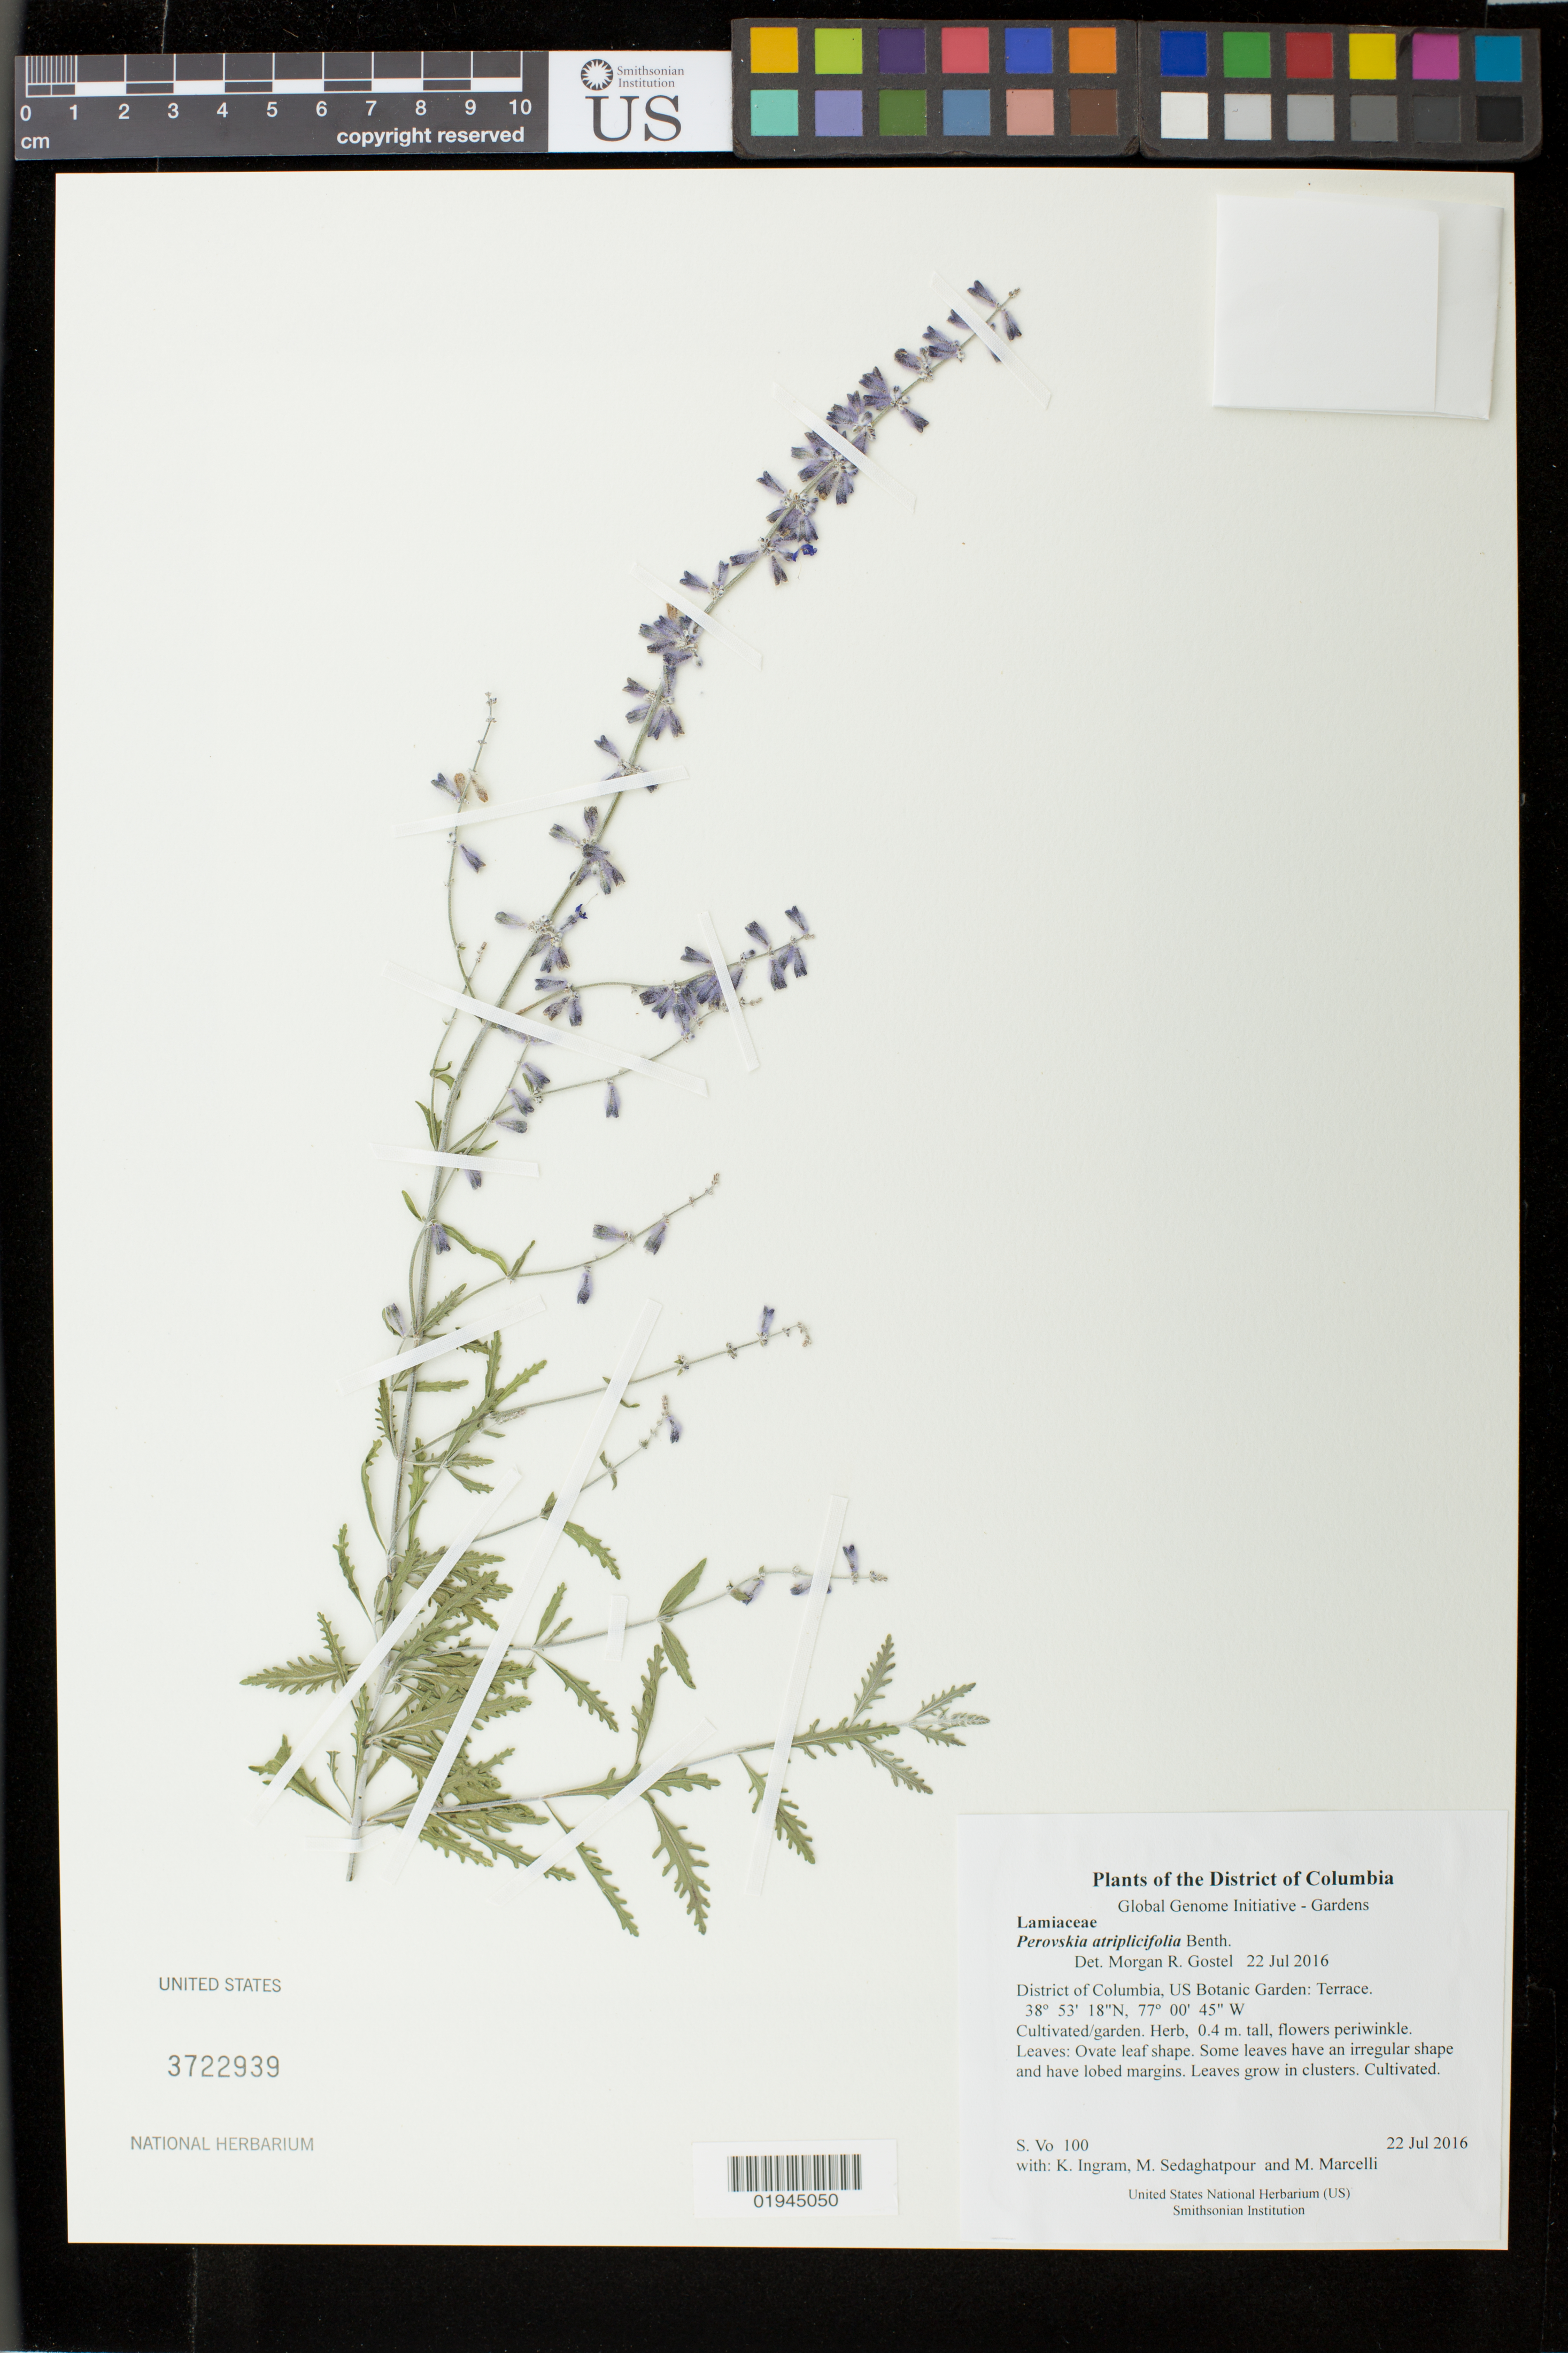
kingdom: Plantae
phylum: Tracheophyta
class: Magnoliopsida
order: Lamiales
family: Lamiaceae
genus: Perovskia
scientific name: Perovskia atriplicifolia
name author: Benth.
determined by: Gostel, Morgan R., (BRIT), Botanical Research Institute of Texas (UNITED STATES)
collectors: S. Vo, K. S. Ingram, M. Sedaghatpour & M. Marcelli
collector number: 100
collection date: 2016-07-22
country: United States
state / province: District of Columbia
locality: US Botanic Garden: Terrace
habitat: Cultivated/garden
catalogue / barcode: US 3722939